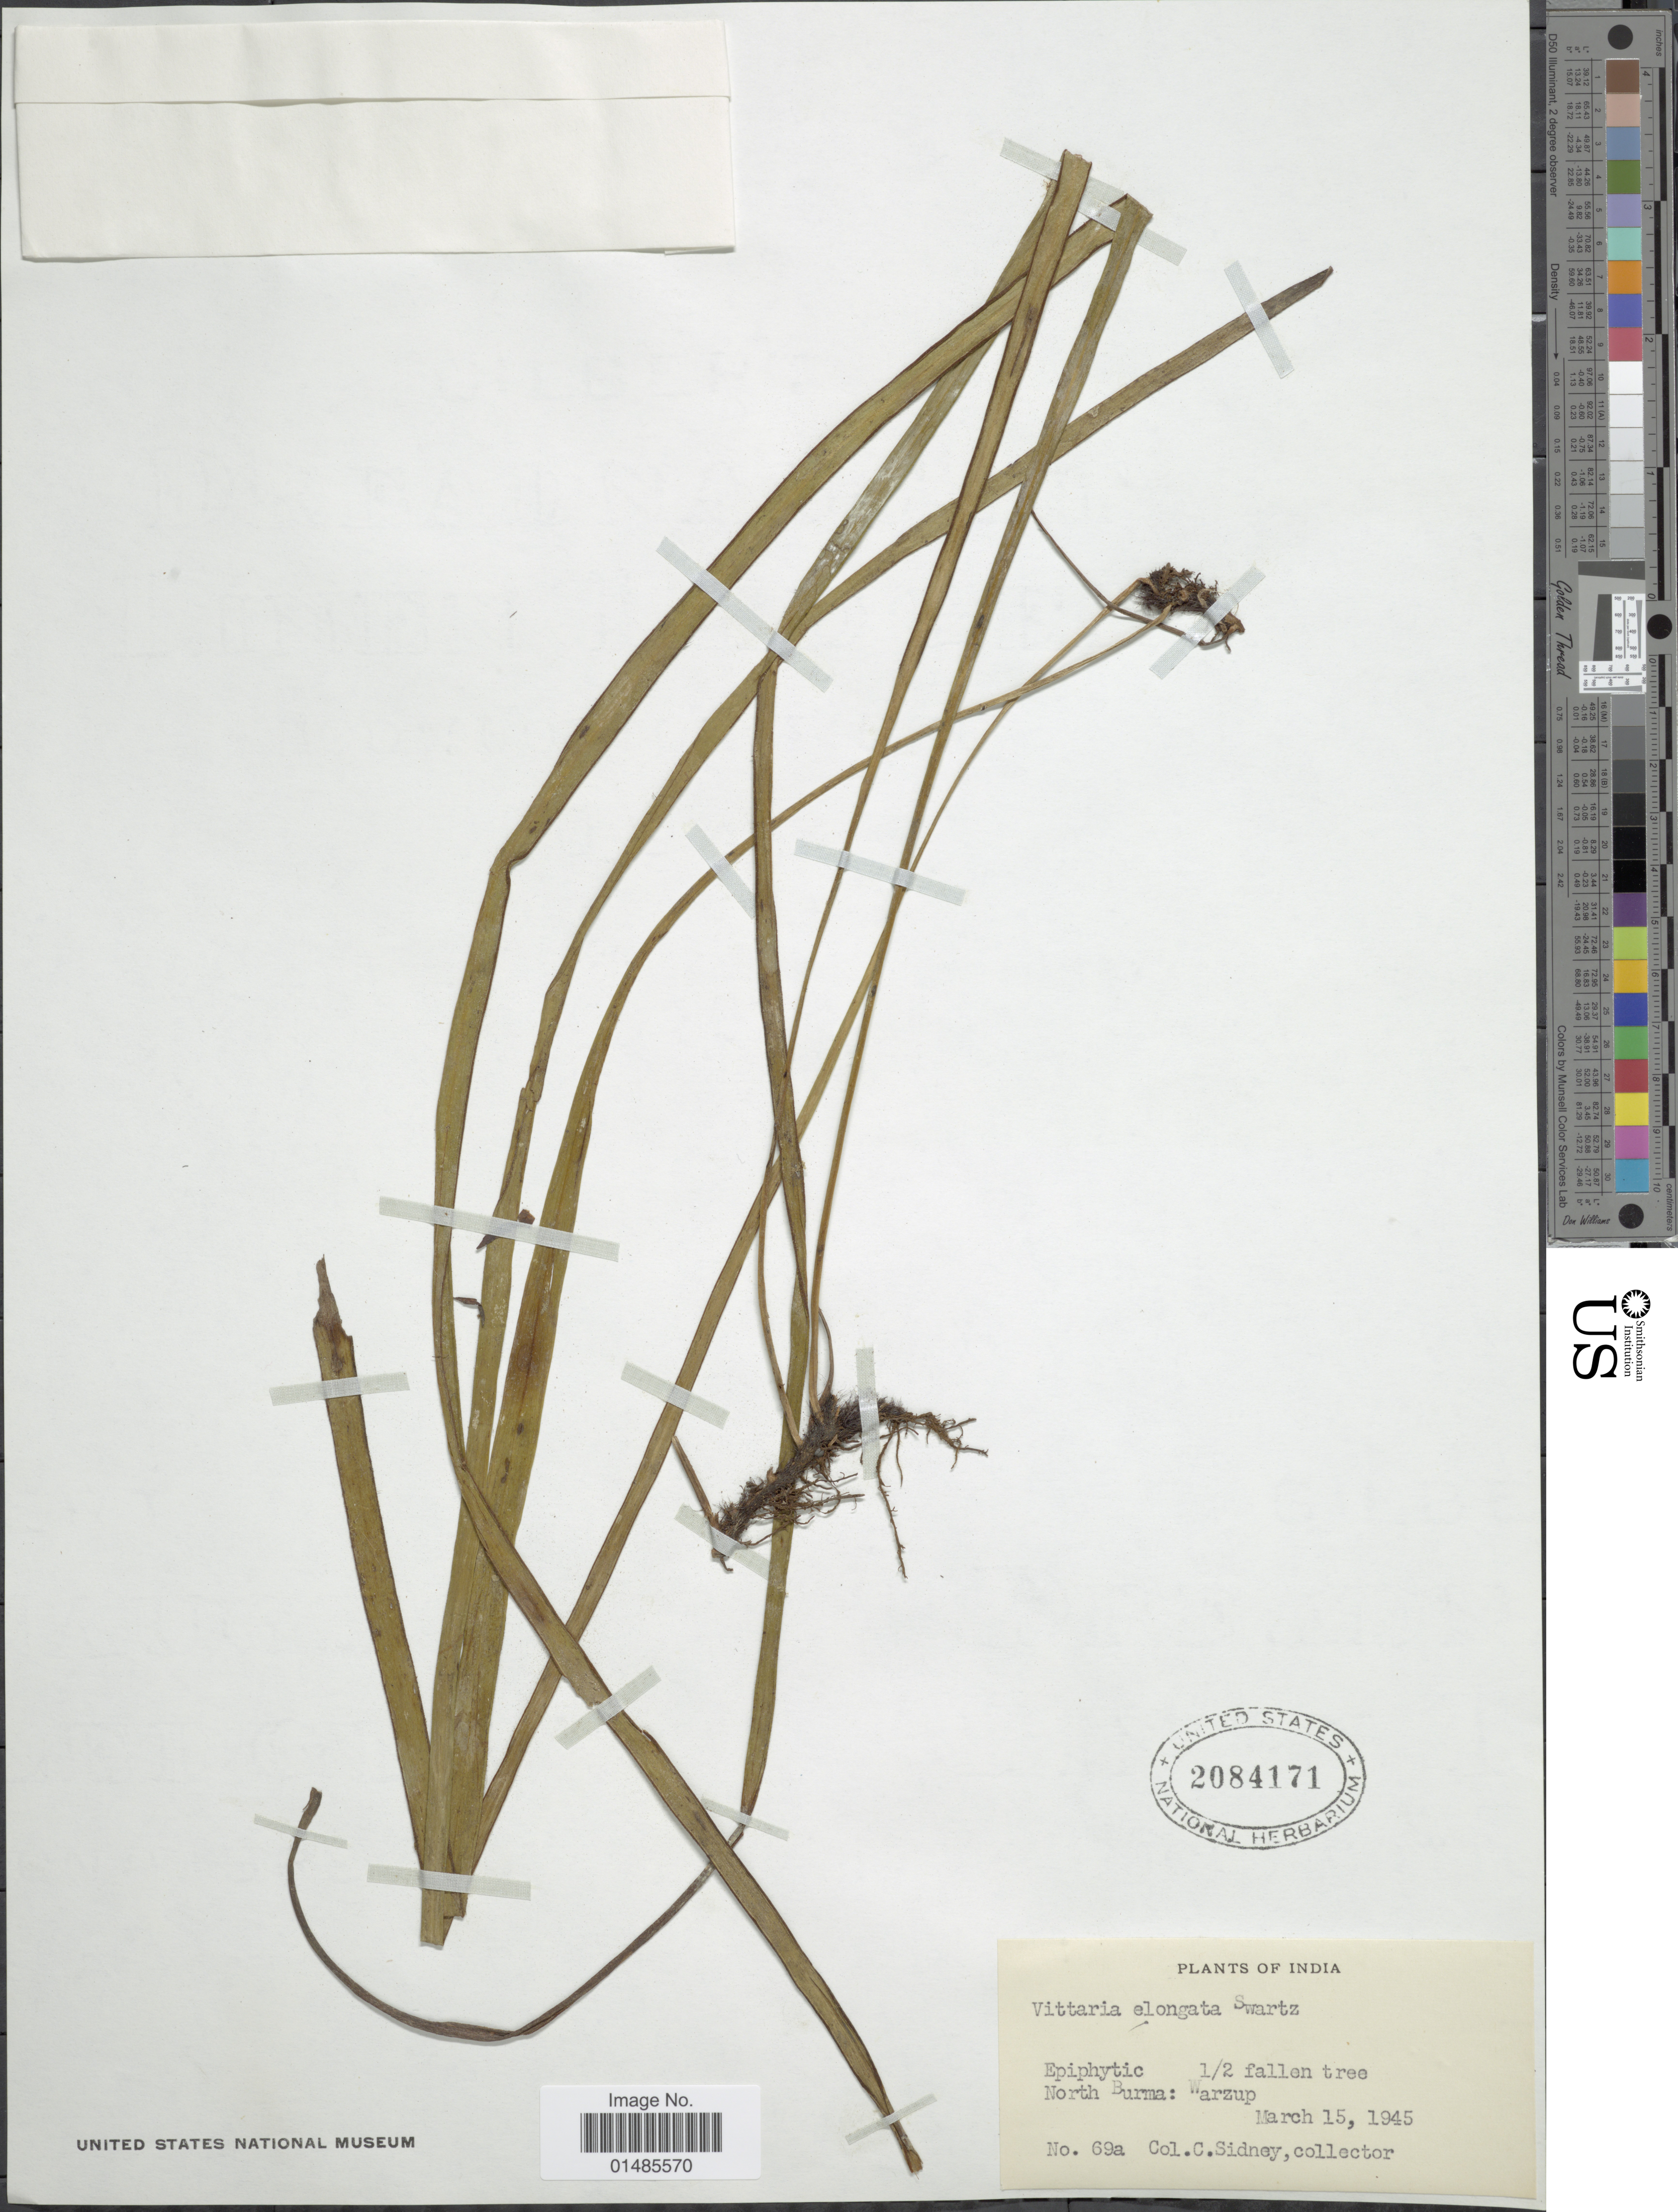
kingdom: Plantae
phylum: Tracheophyta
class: Polypodiopsida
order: Polypodiales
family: Pteridaceae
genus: Haplopteris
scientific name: Haplopteris elongata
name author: (Sw.) Crane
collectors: C. Sidney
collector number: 69a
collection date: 1945-03-15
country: Myanmar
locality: North Burma: Warzup.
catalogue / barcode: US 2084171